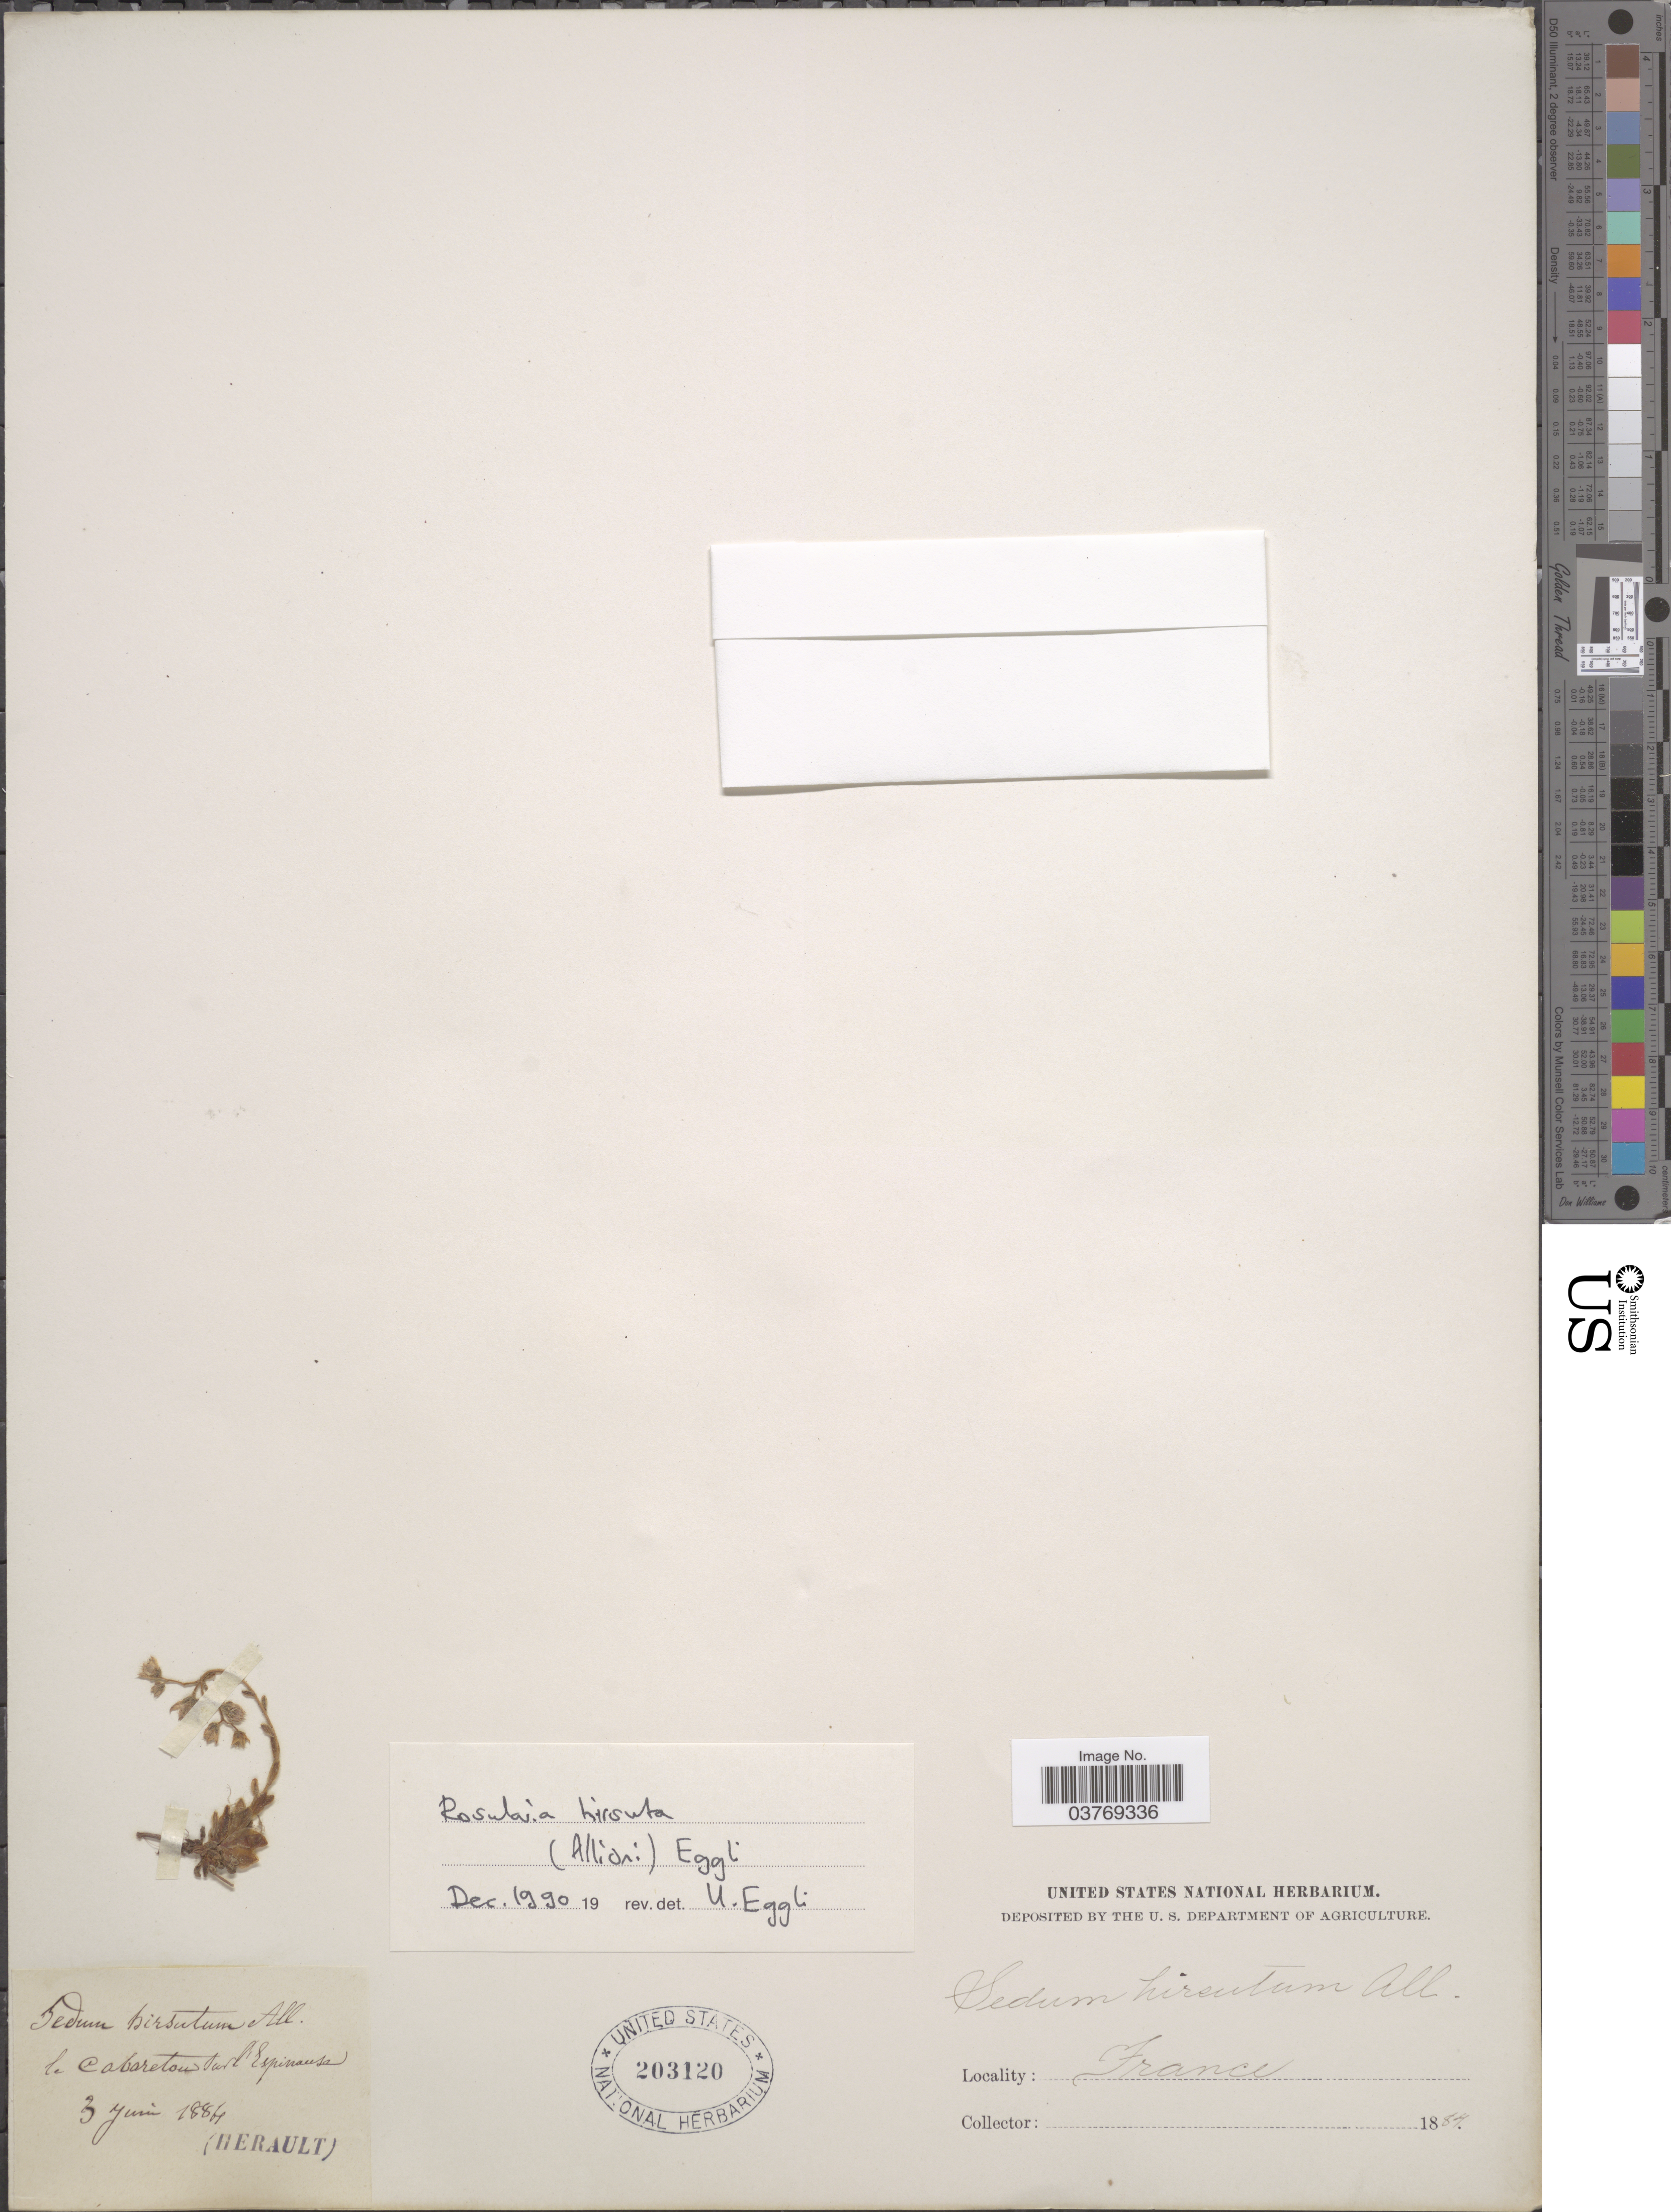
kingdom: Plantae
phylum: Tracheophyta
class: Magnoliopsida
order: Saxifragales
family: Crassulaceae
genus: Rosularia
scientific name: Rosularia hirsuta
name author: (All.) Eggli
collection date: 1884-06-03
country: France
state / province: Occitanie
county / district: Hérault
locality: Le Cabareton tarl* Espinausa*. (Herault).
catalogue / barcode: US 203120